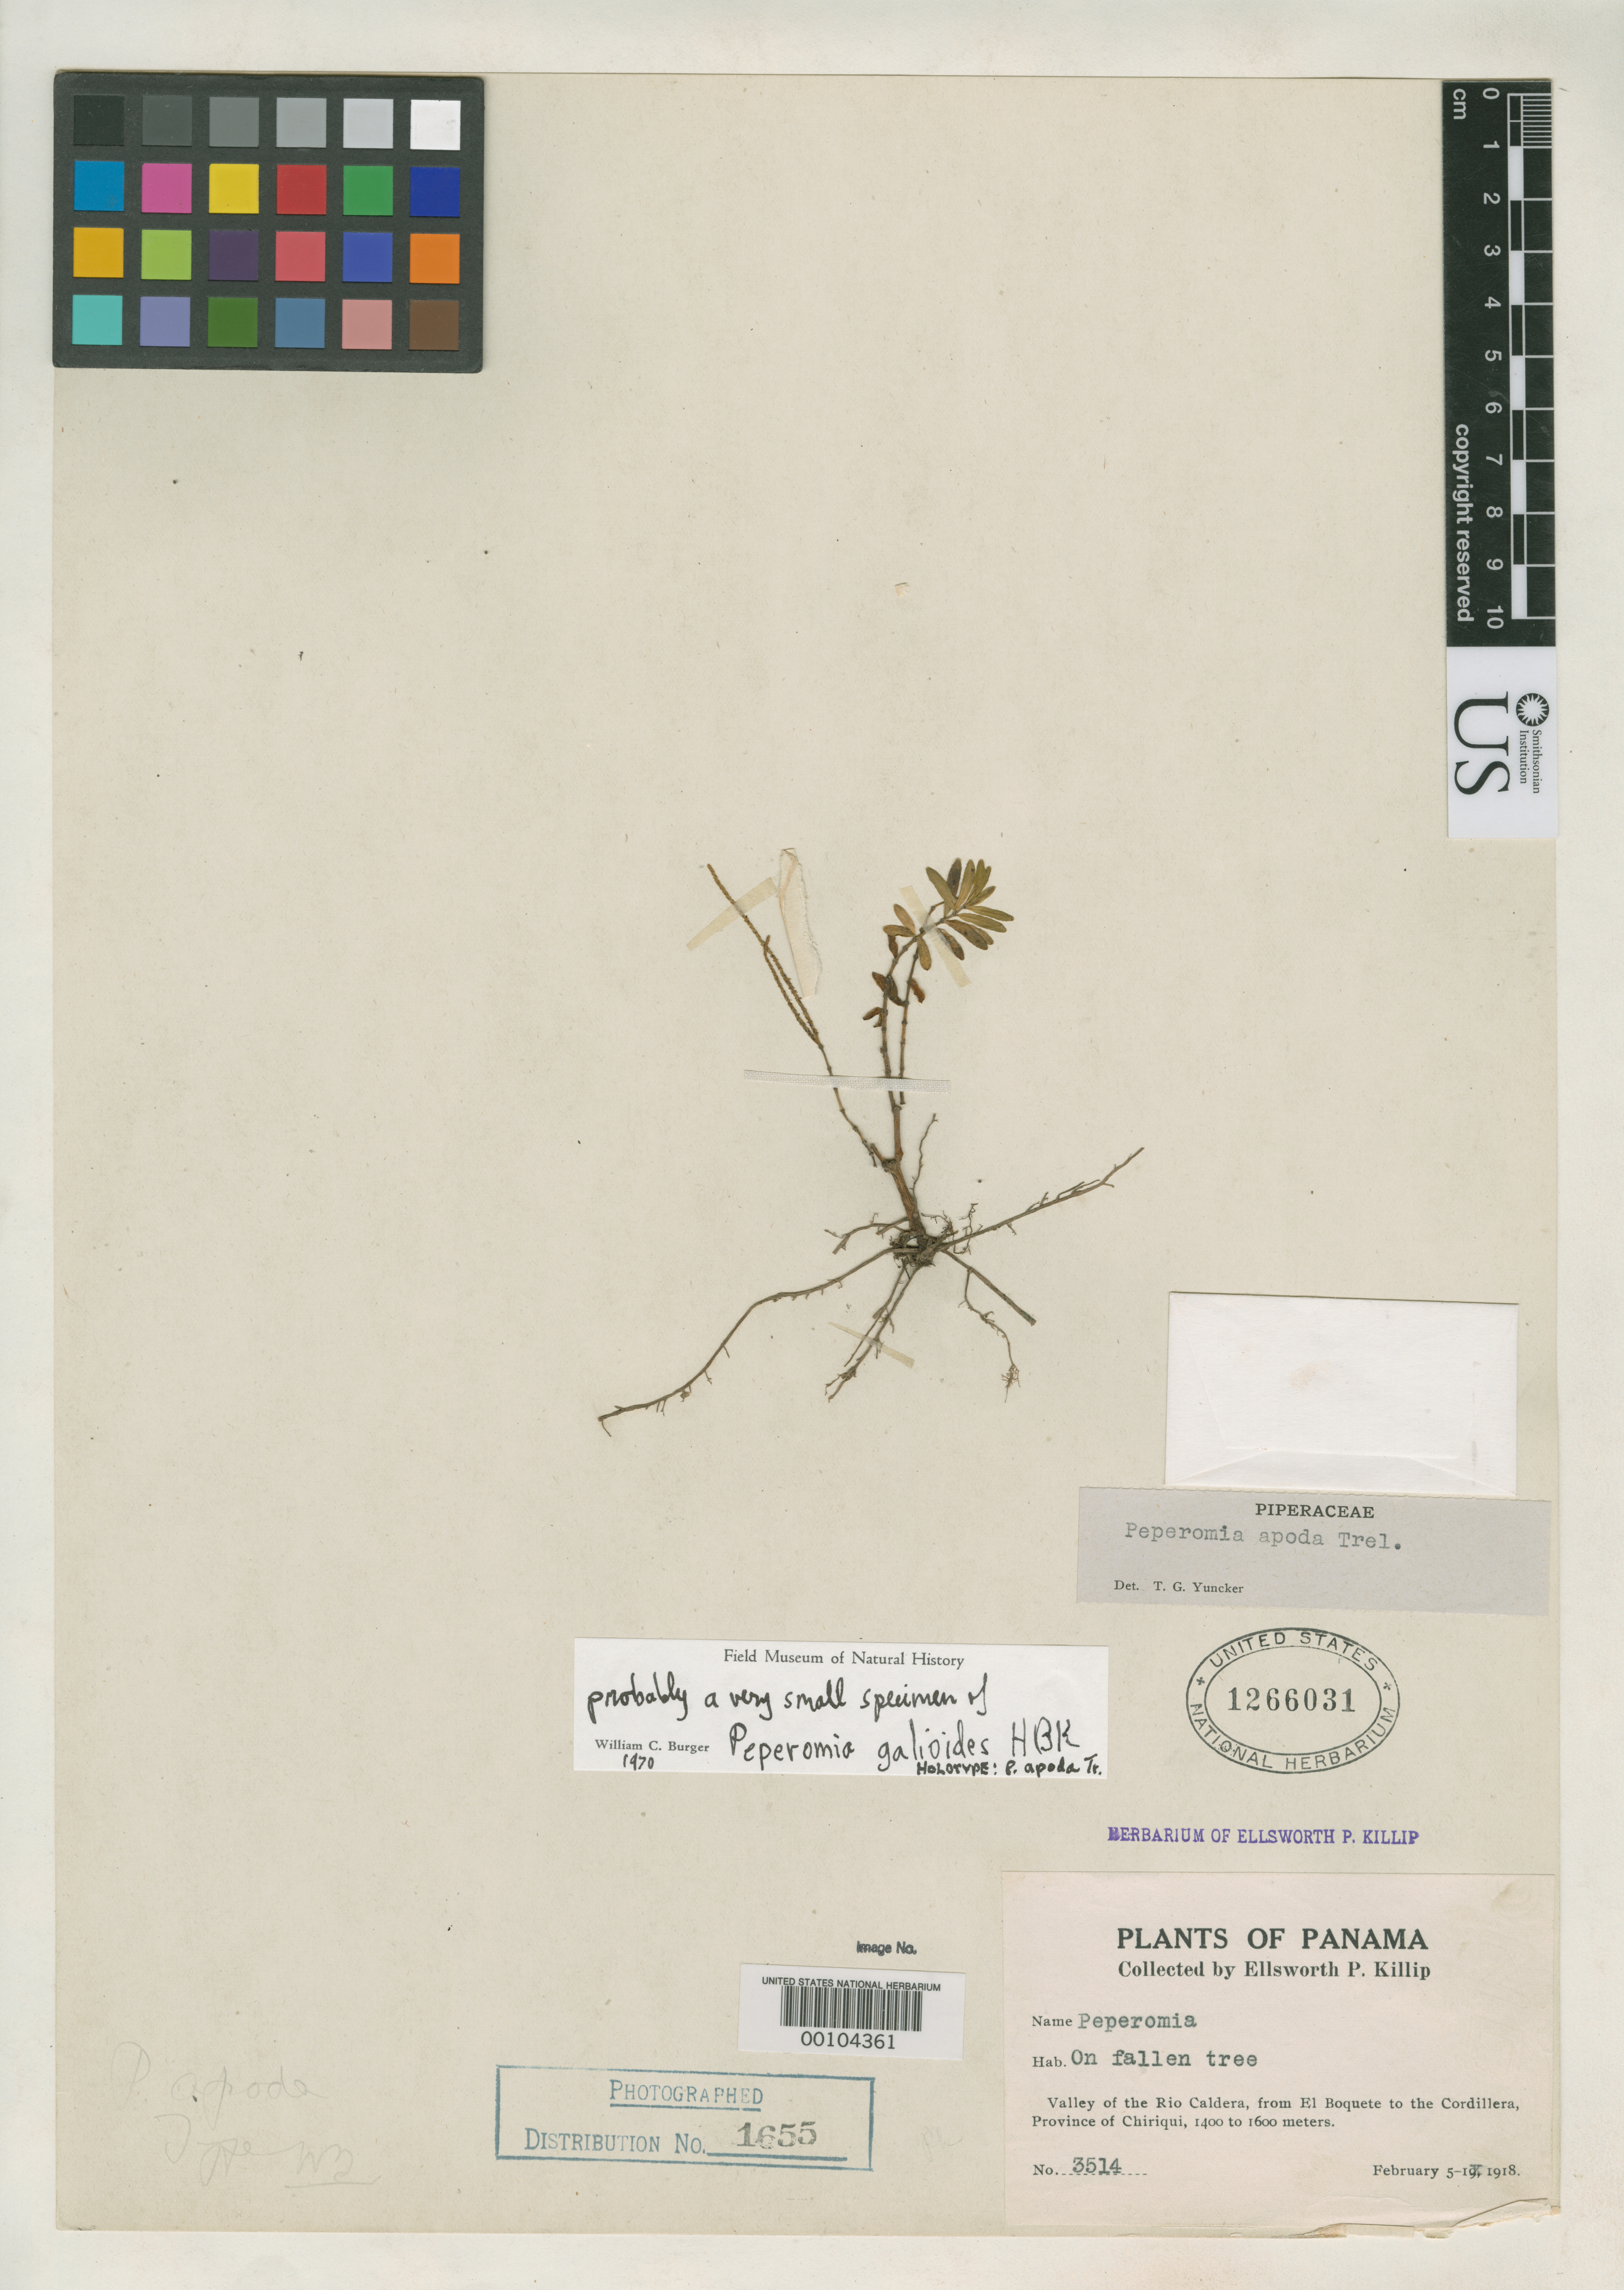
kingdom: Plantae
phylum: Tracheophyta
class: Magnoliopsida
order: Piperales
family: Piperaceae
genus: Peperomia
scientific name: Peperomia apoda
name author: Trel.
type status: Holotype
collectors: E. P. Killip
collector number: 3514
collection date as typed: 05 Feb 1918 to 19 Feb 1918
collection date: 1918-02-05/1918-02-19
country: Panama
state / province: Chiriquí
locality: Rio Caldera Valley, from El Boquete to the Cordillera.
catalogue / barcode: US 1266031